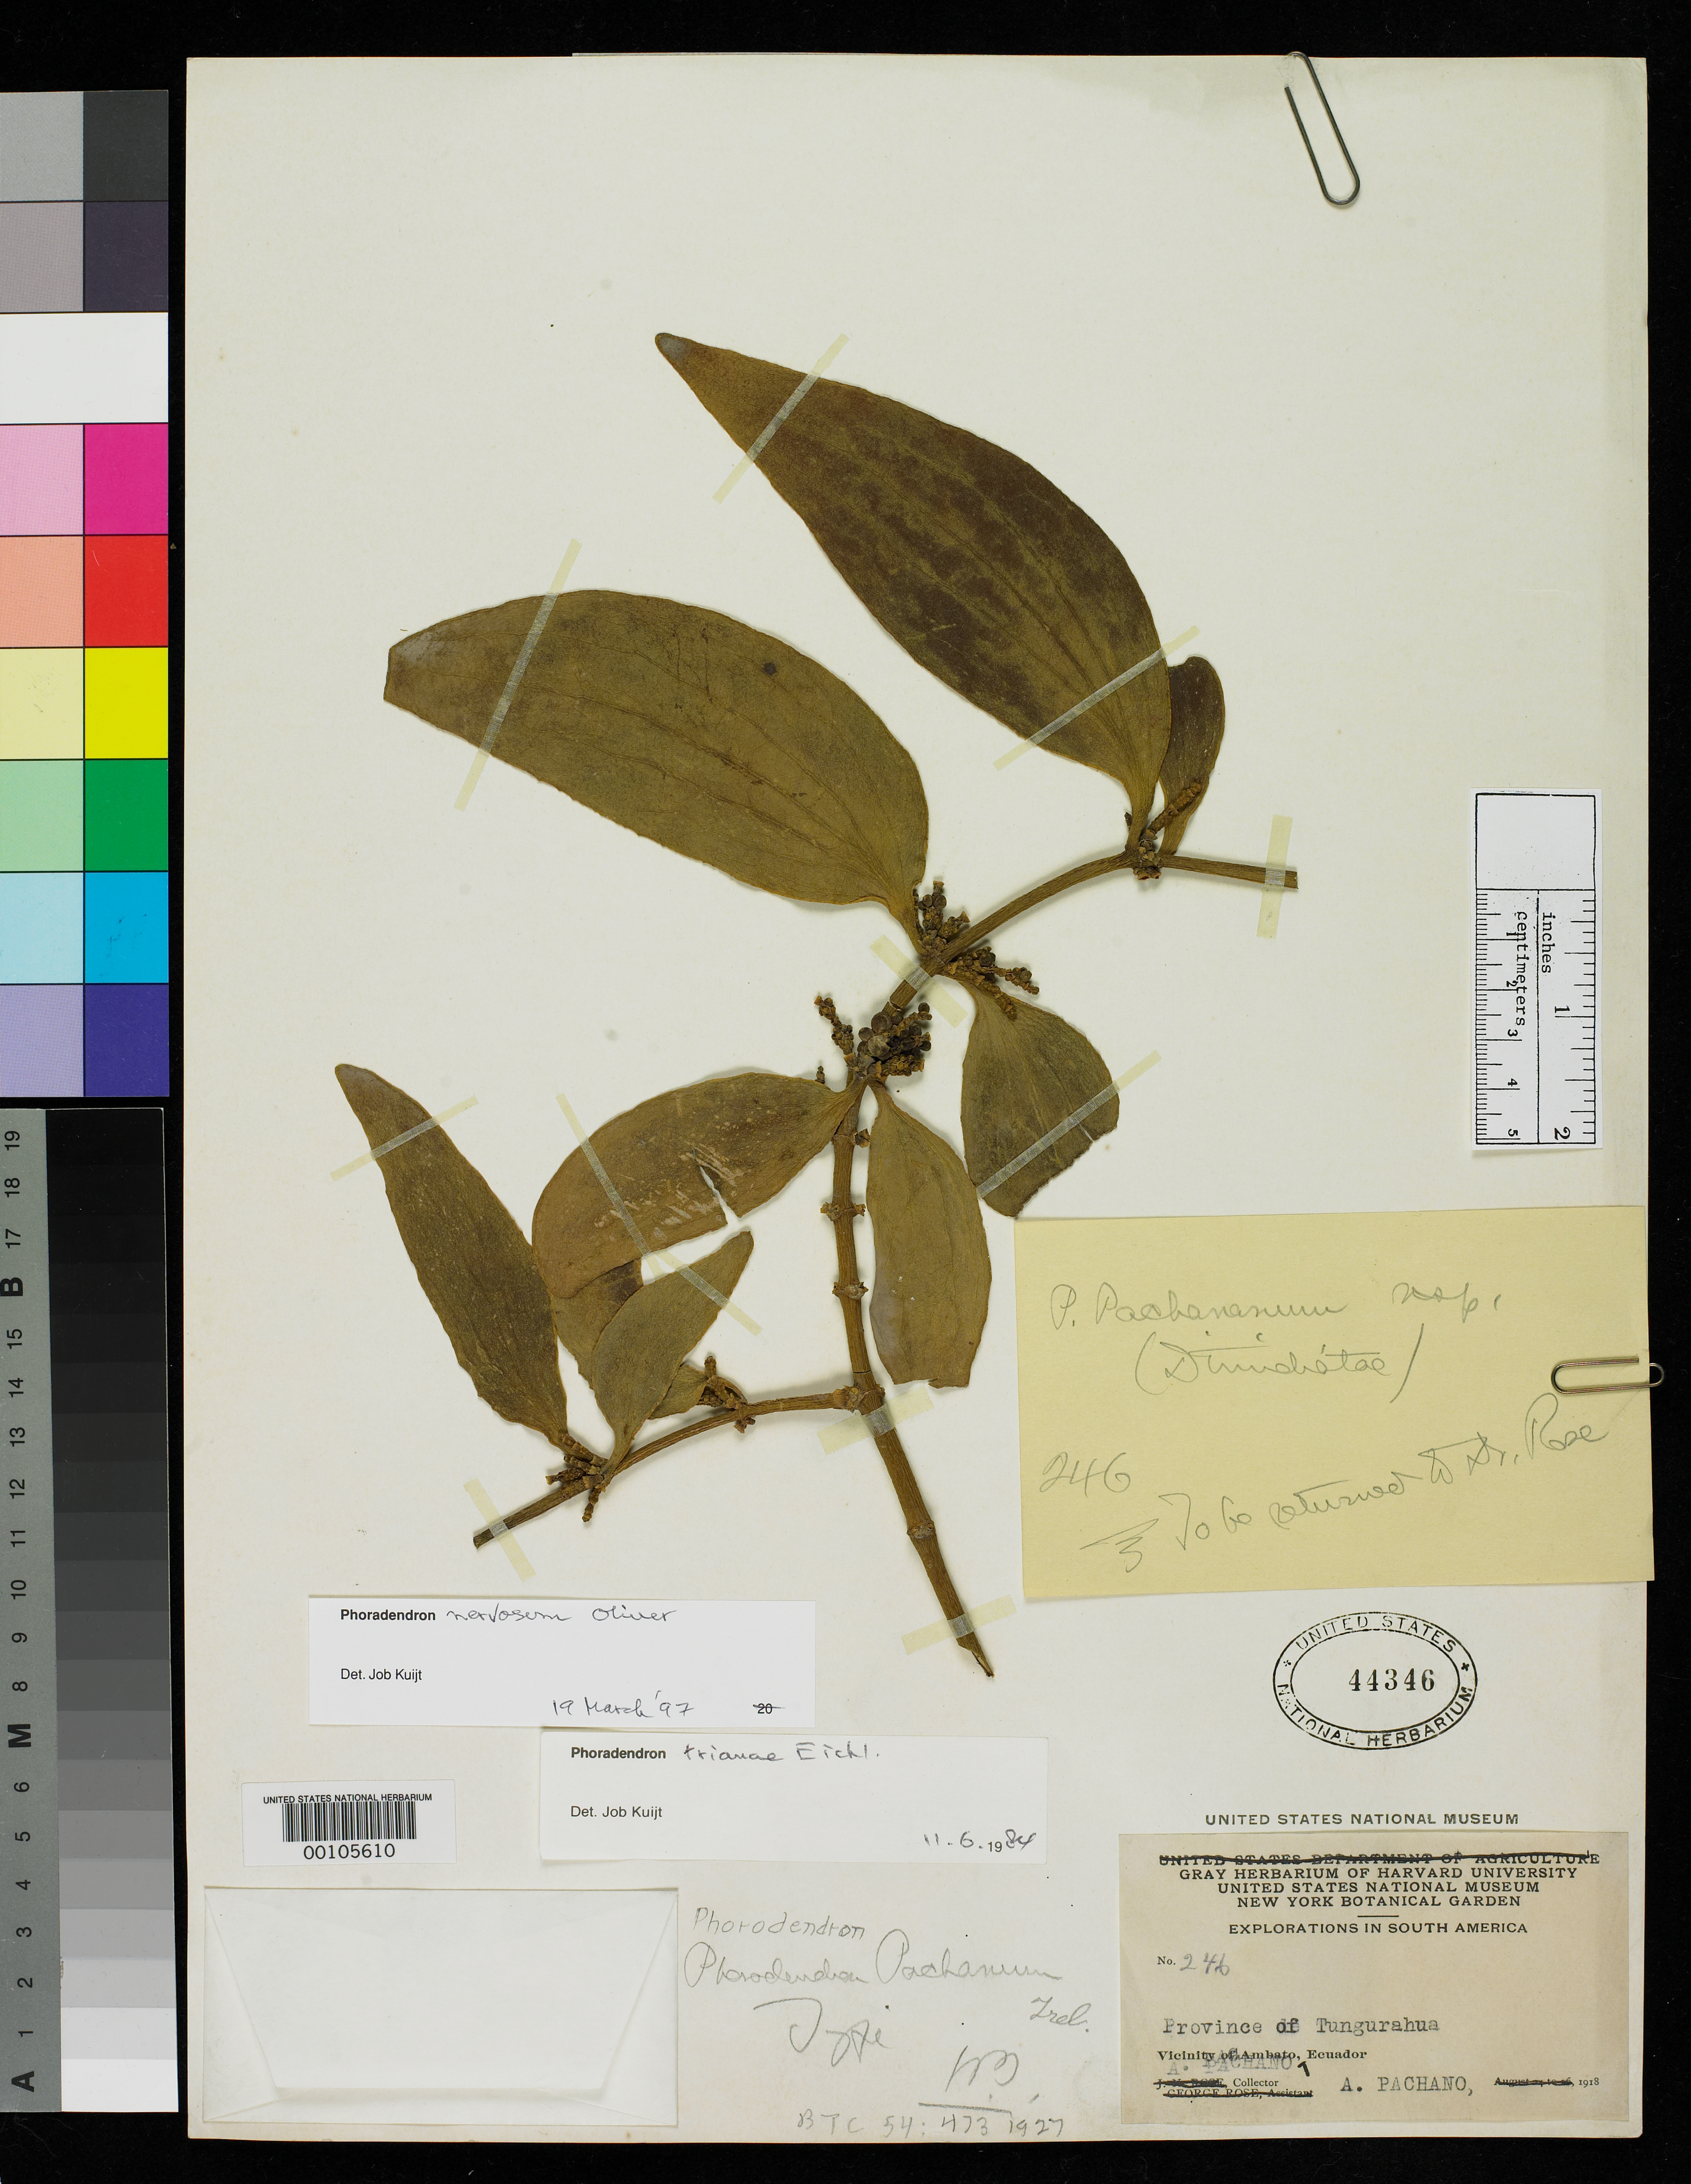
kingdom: Plantae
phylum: Tracheophyta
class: Magnoliopsida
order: Santalales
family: Viscaceae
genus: Phoradendron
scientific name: Phoradendron pachanum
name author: Trel.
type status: Holotype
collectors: A. Pachano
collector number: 246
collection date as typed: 1918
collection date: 1918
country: Ecuador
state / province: Tungurahua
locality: Vicinity of Ambato.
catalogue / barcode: US 44346